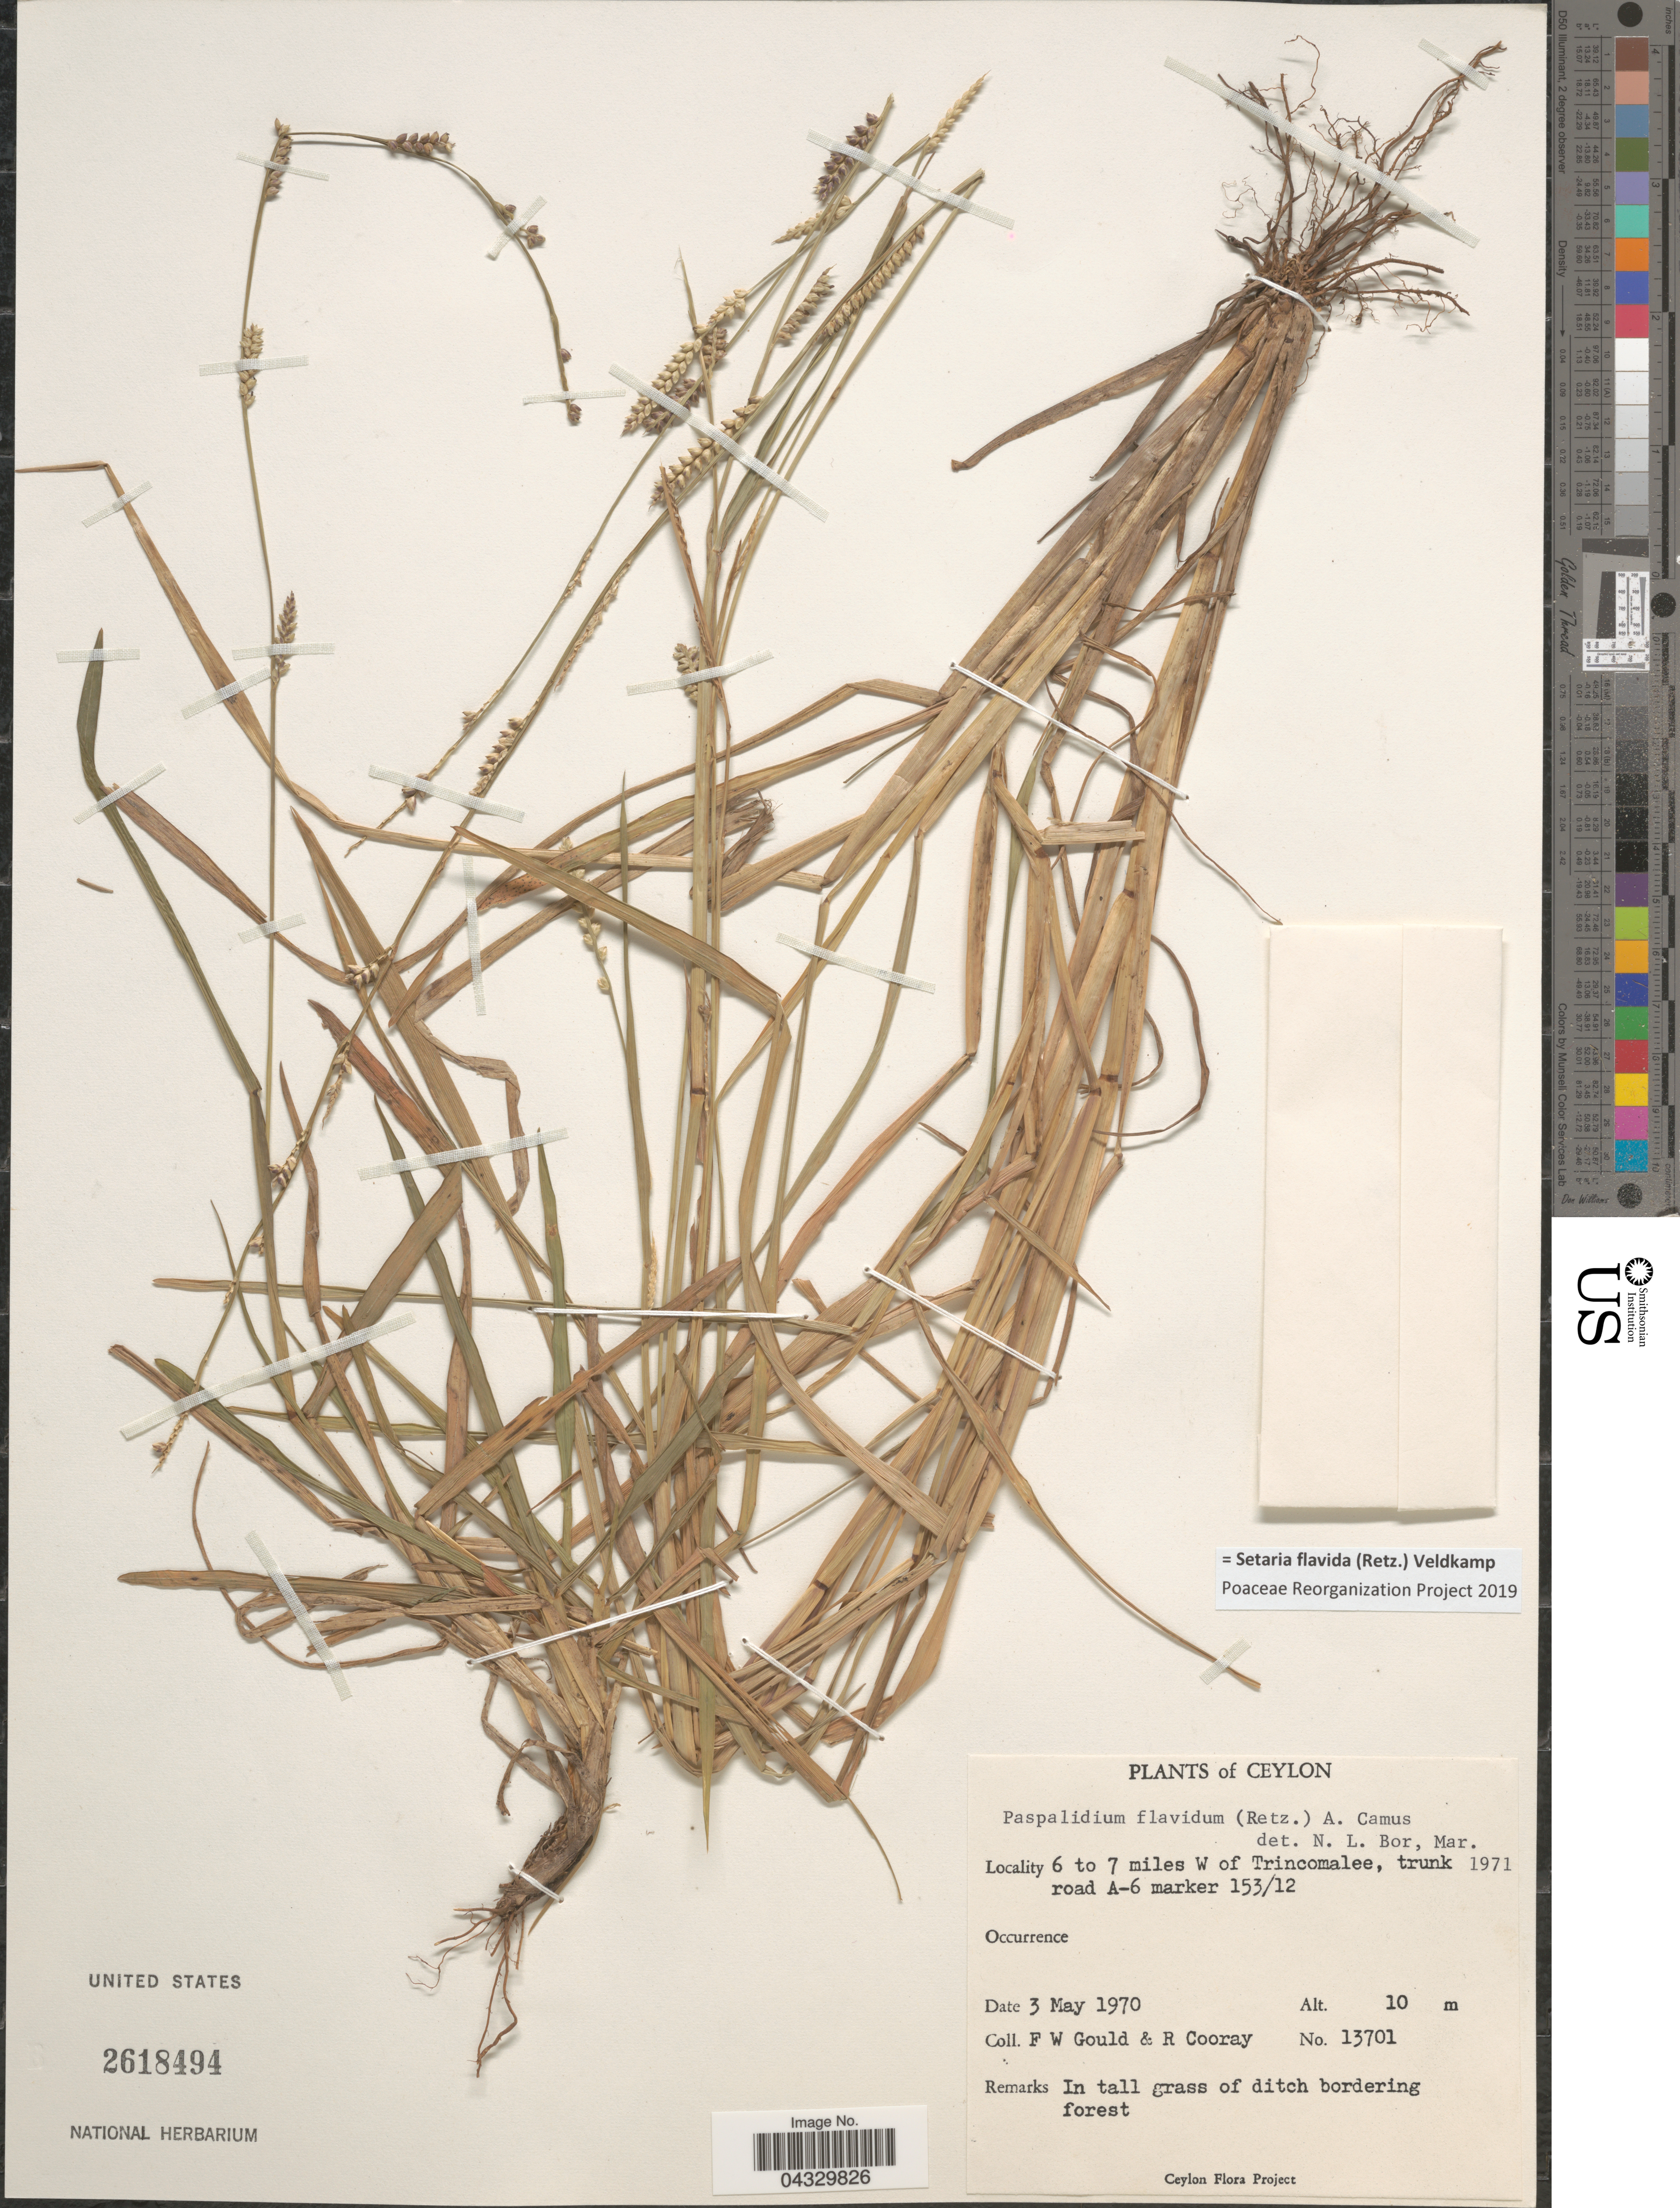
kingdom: Plantae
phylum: Tracheophyta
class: Liliopsida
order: Poales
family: Poaceae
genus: Setaria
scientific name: Setaria flavida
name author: (Retz.) Veldkamp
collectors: F. W. Gould & R. Cooray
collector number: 13701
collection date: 1970-05-03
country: Sri Lanka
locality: Ceylon. 6 to 7 miles W of Trincomalee, trunk road A-6 marker 153/12.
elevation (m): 10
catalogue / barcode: US 2618494